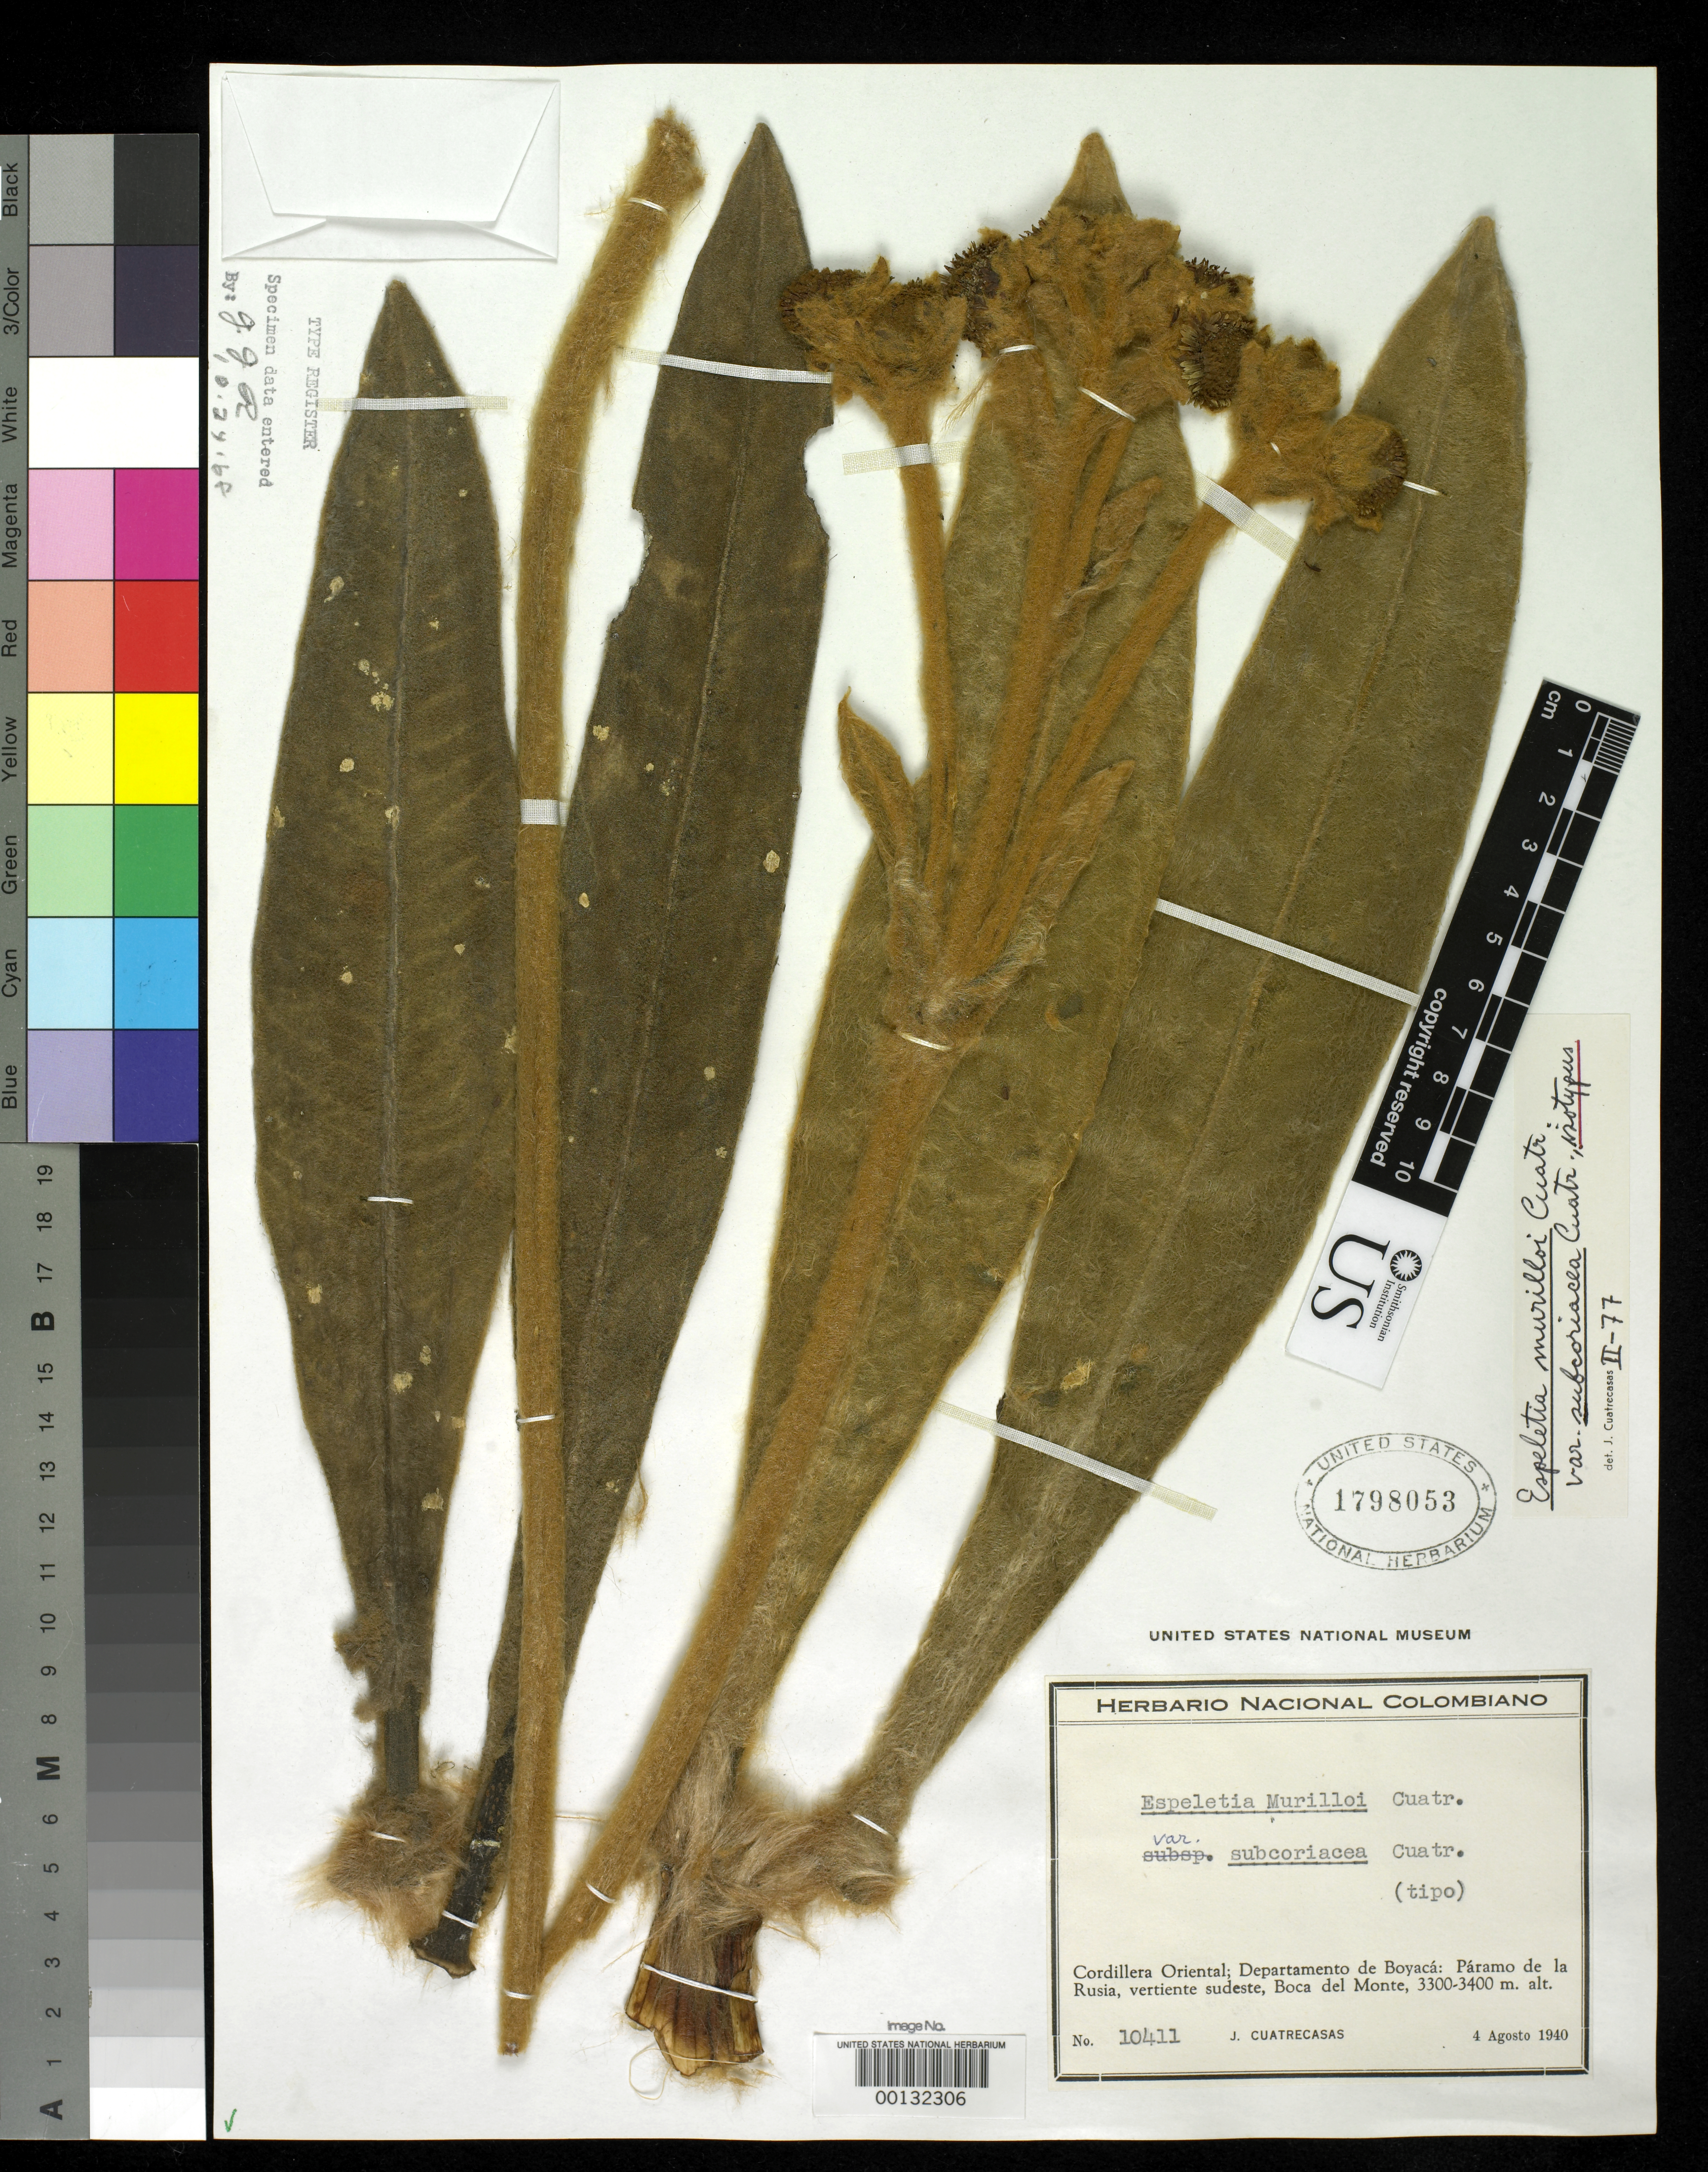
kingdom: Plantae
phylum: Tracheophyta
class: Magnoliopsida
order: Asterales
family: Asteraceae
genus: Espeletia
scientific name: Espeletia murilloi subsp. subcoriacea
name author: Cuatrec.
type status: Isotype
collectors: J. Cuatrecasas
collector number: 10411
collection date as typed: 04 Aug 1940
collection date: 1940-08-04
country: Colombia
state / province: Boyacá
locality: Boca del Monte, Cordillera Oriental, Páramo de La Rusia, Vertiente sudeste. [Boca del Monte (mouth of the hill?), Cordillera Oriental, Páramo de La Rusia, SE slope]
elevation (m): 3300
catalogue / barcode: US 1798053